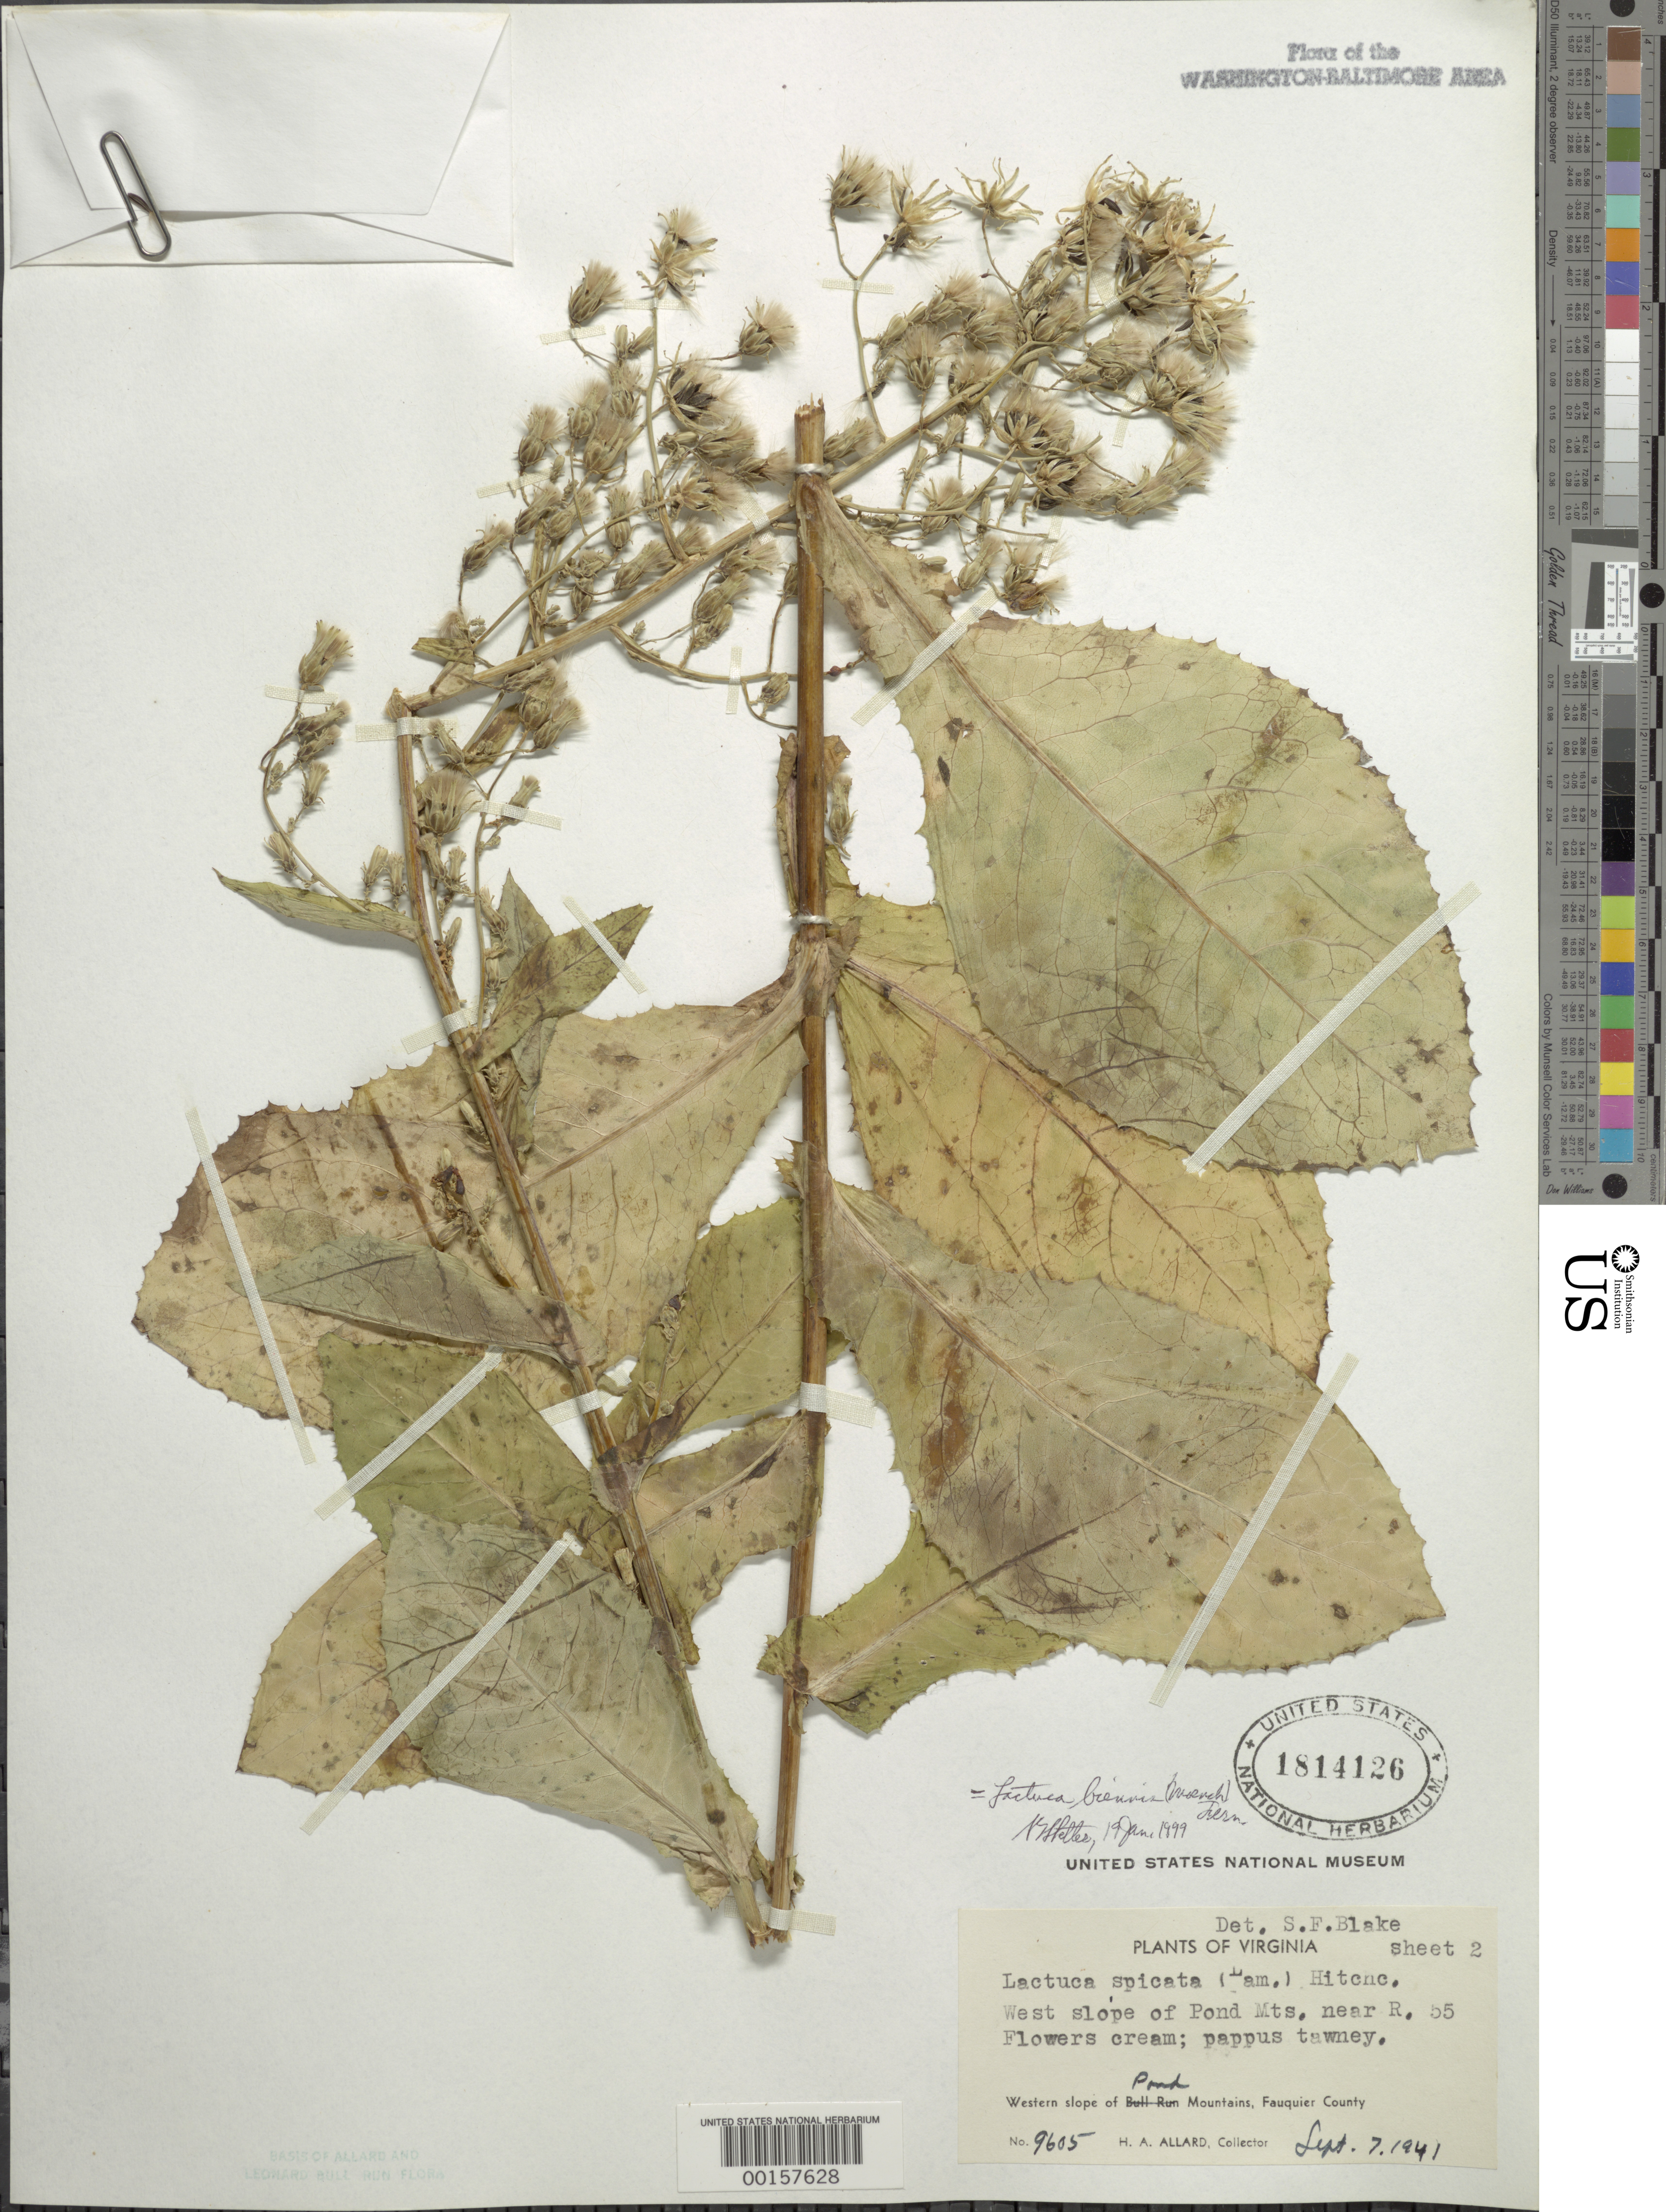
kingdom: Plantae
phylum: Tracheophyta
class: Magnoliopsida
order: Asterales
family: Asteraceae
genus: Lactuca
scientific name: Lactuca biennis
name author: (Moench) Fernald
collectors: H. A. Allard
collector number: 9605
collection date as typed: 07 Sep 1941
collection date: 1941-09-07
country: United States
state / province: Virginia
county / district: Fauquier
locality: West slope of Pond Mts. near R. 55.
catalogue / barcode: US 1814126